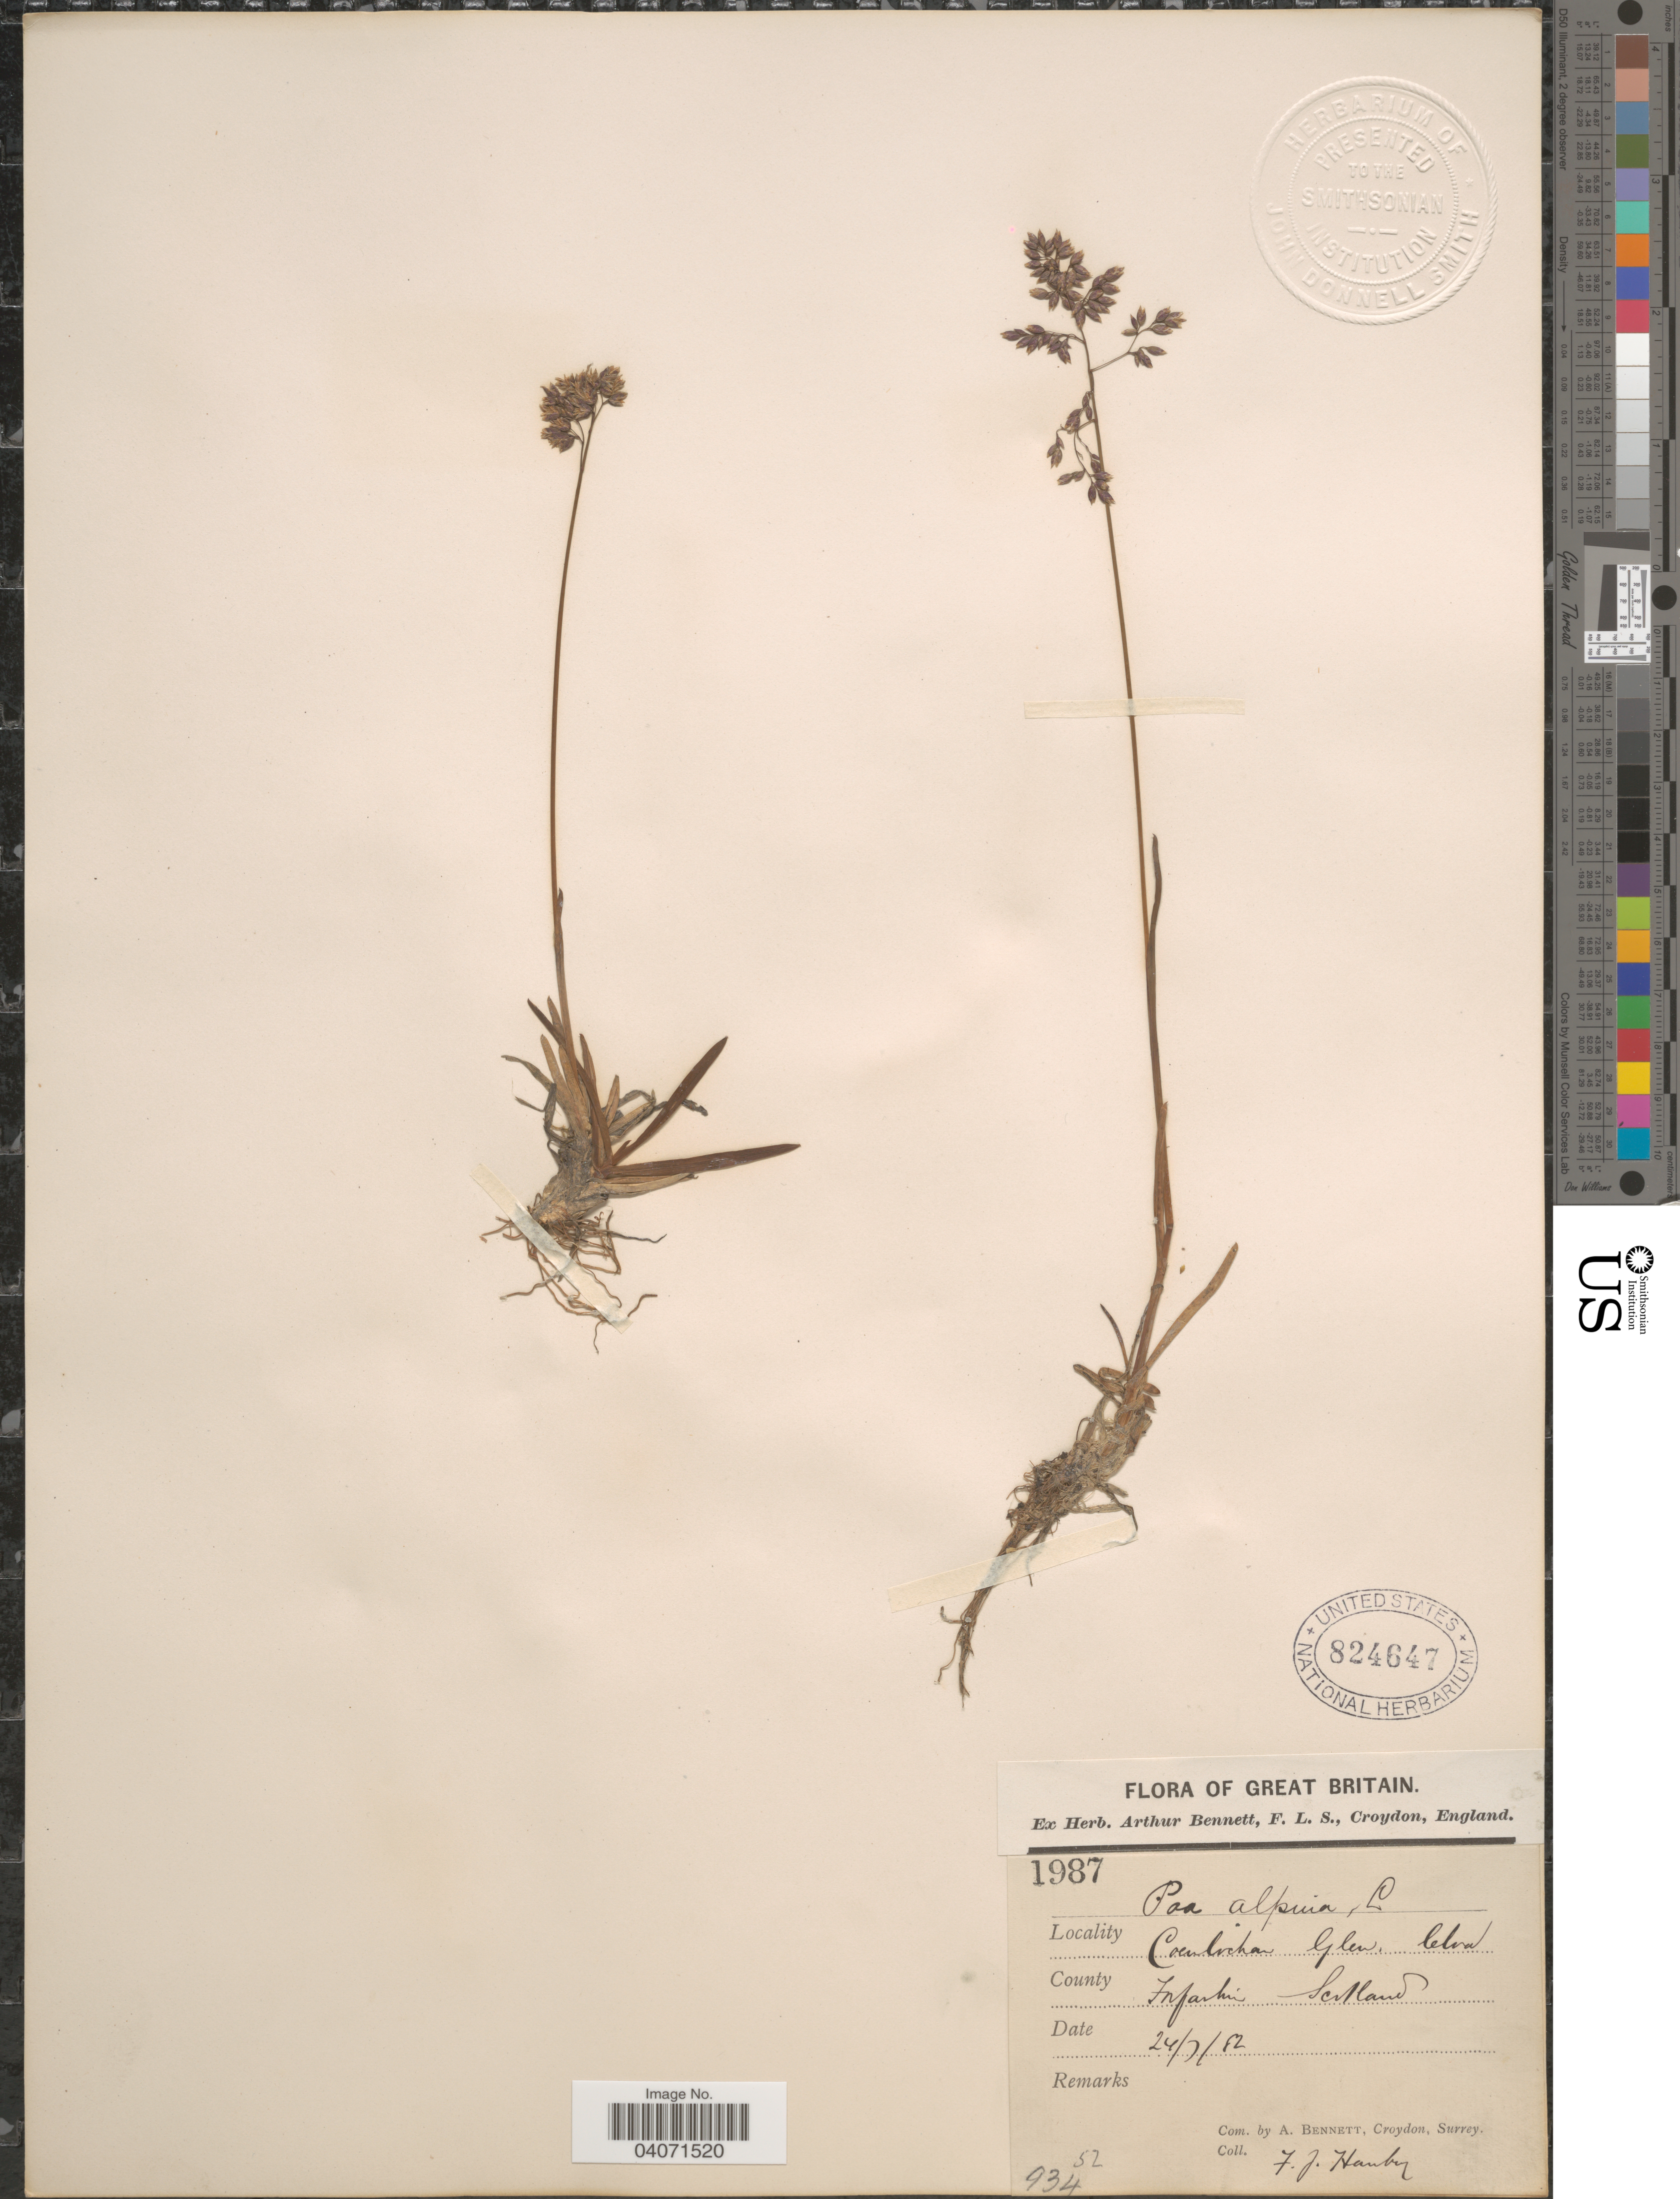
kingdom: Plantae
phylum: Tracheophyta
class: Liliopsida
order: Poales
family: Poaceae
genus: Poa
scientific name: Poa alpina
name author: L.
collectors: F. Hanbury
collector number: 934/52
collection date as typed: Transcribed d/m/y: 24/7/82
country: United Kingdom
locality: Great Britain. Caenlochan Glen, below County Forfarshire Scotland.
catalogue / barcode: US 824647